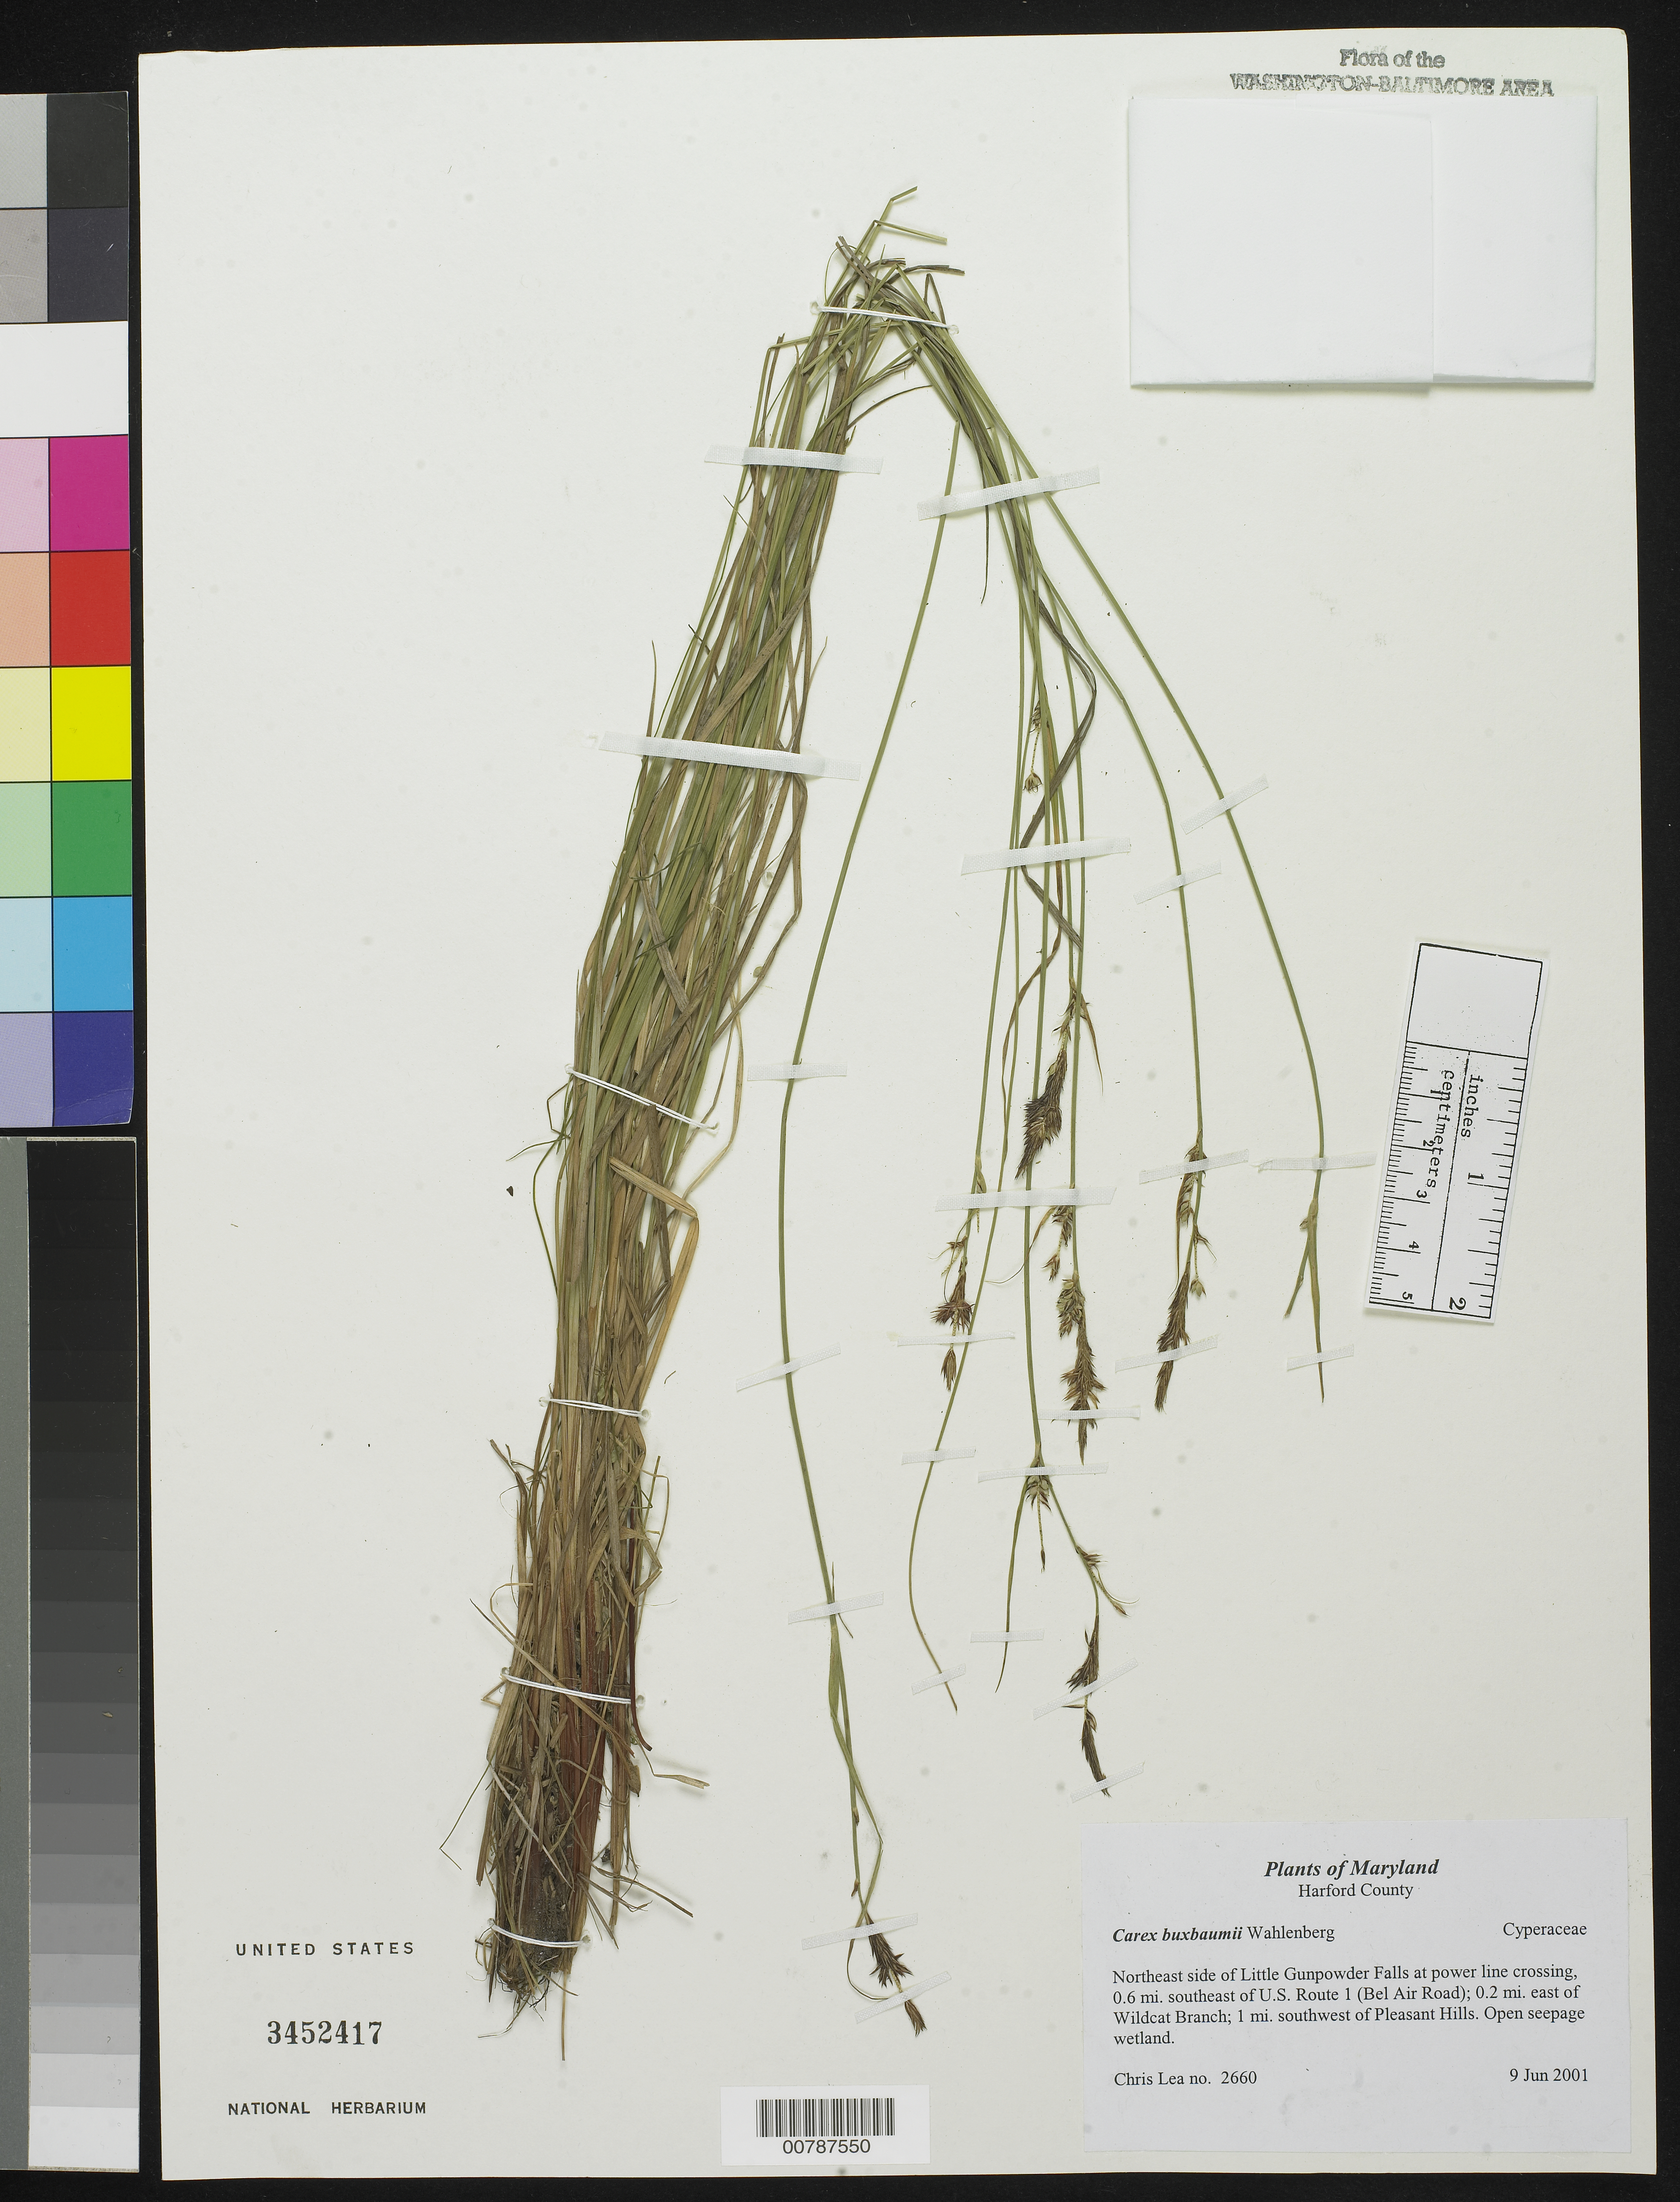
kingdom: Plantae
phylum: Tracheophyta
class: Liliopsida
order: Poales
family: Cyperaceae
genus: Carex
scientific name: Carex buxbaumii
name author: Wahlenb.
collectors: C. Lea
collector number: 2660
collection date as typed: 9 Jun 2001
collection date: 2001-06-09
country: United States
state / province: Maryland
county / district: Harford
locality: Northeast side of Little Gunpowder Falls at power line crossing, 0.6 mi. southeast of U.S. Route 1 (Bel Air Road); 0.2 mi. east of Wildcat Branch.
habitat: Open seepage wetland.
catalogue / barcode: US 3452417